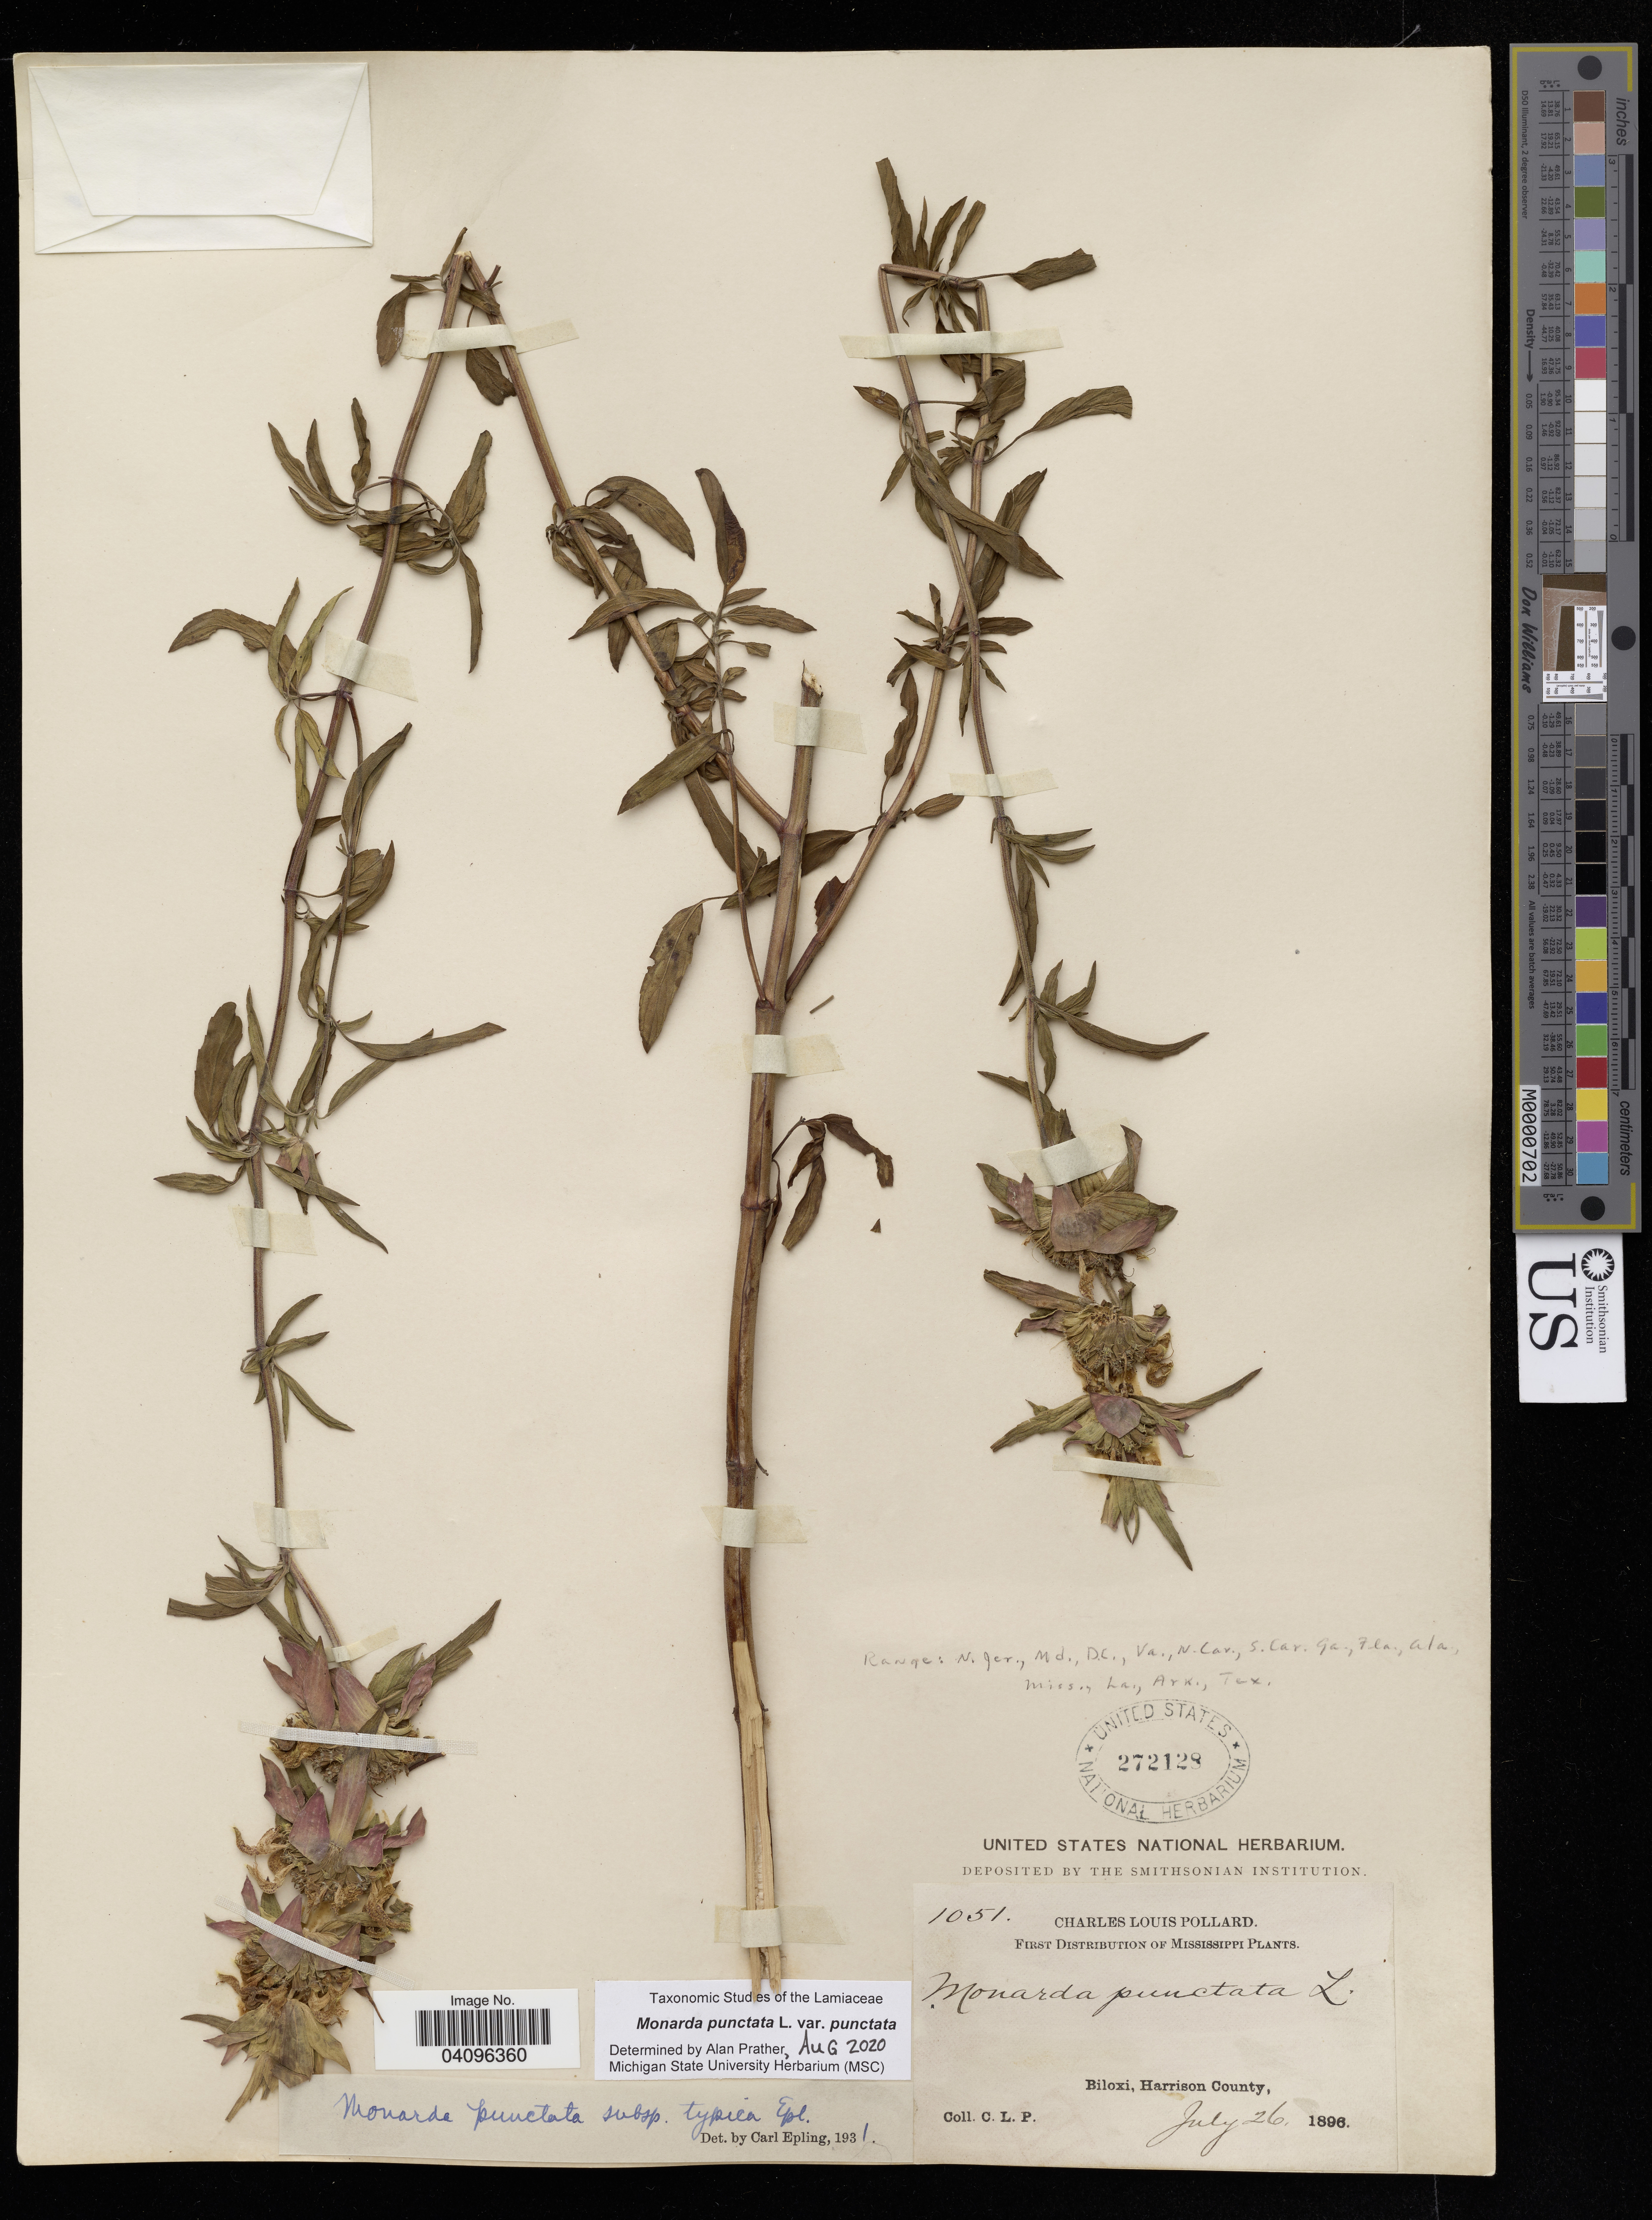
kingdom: Plantae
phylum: Tracheophyta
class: Magnoliopsida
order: Lamiales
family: Lamiaceae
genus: Monarda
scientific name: Monarda punctata var. punctata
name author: L.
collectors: C. L. Pollard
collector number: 1051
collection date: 1896-07-26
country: United States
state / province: Mississippi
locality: Biloxi, Harrison County.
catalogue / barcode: US 22128